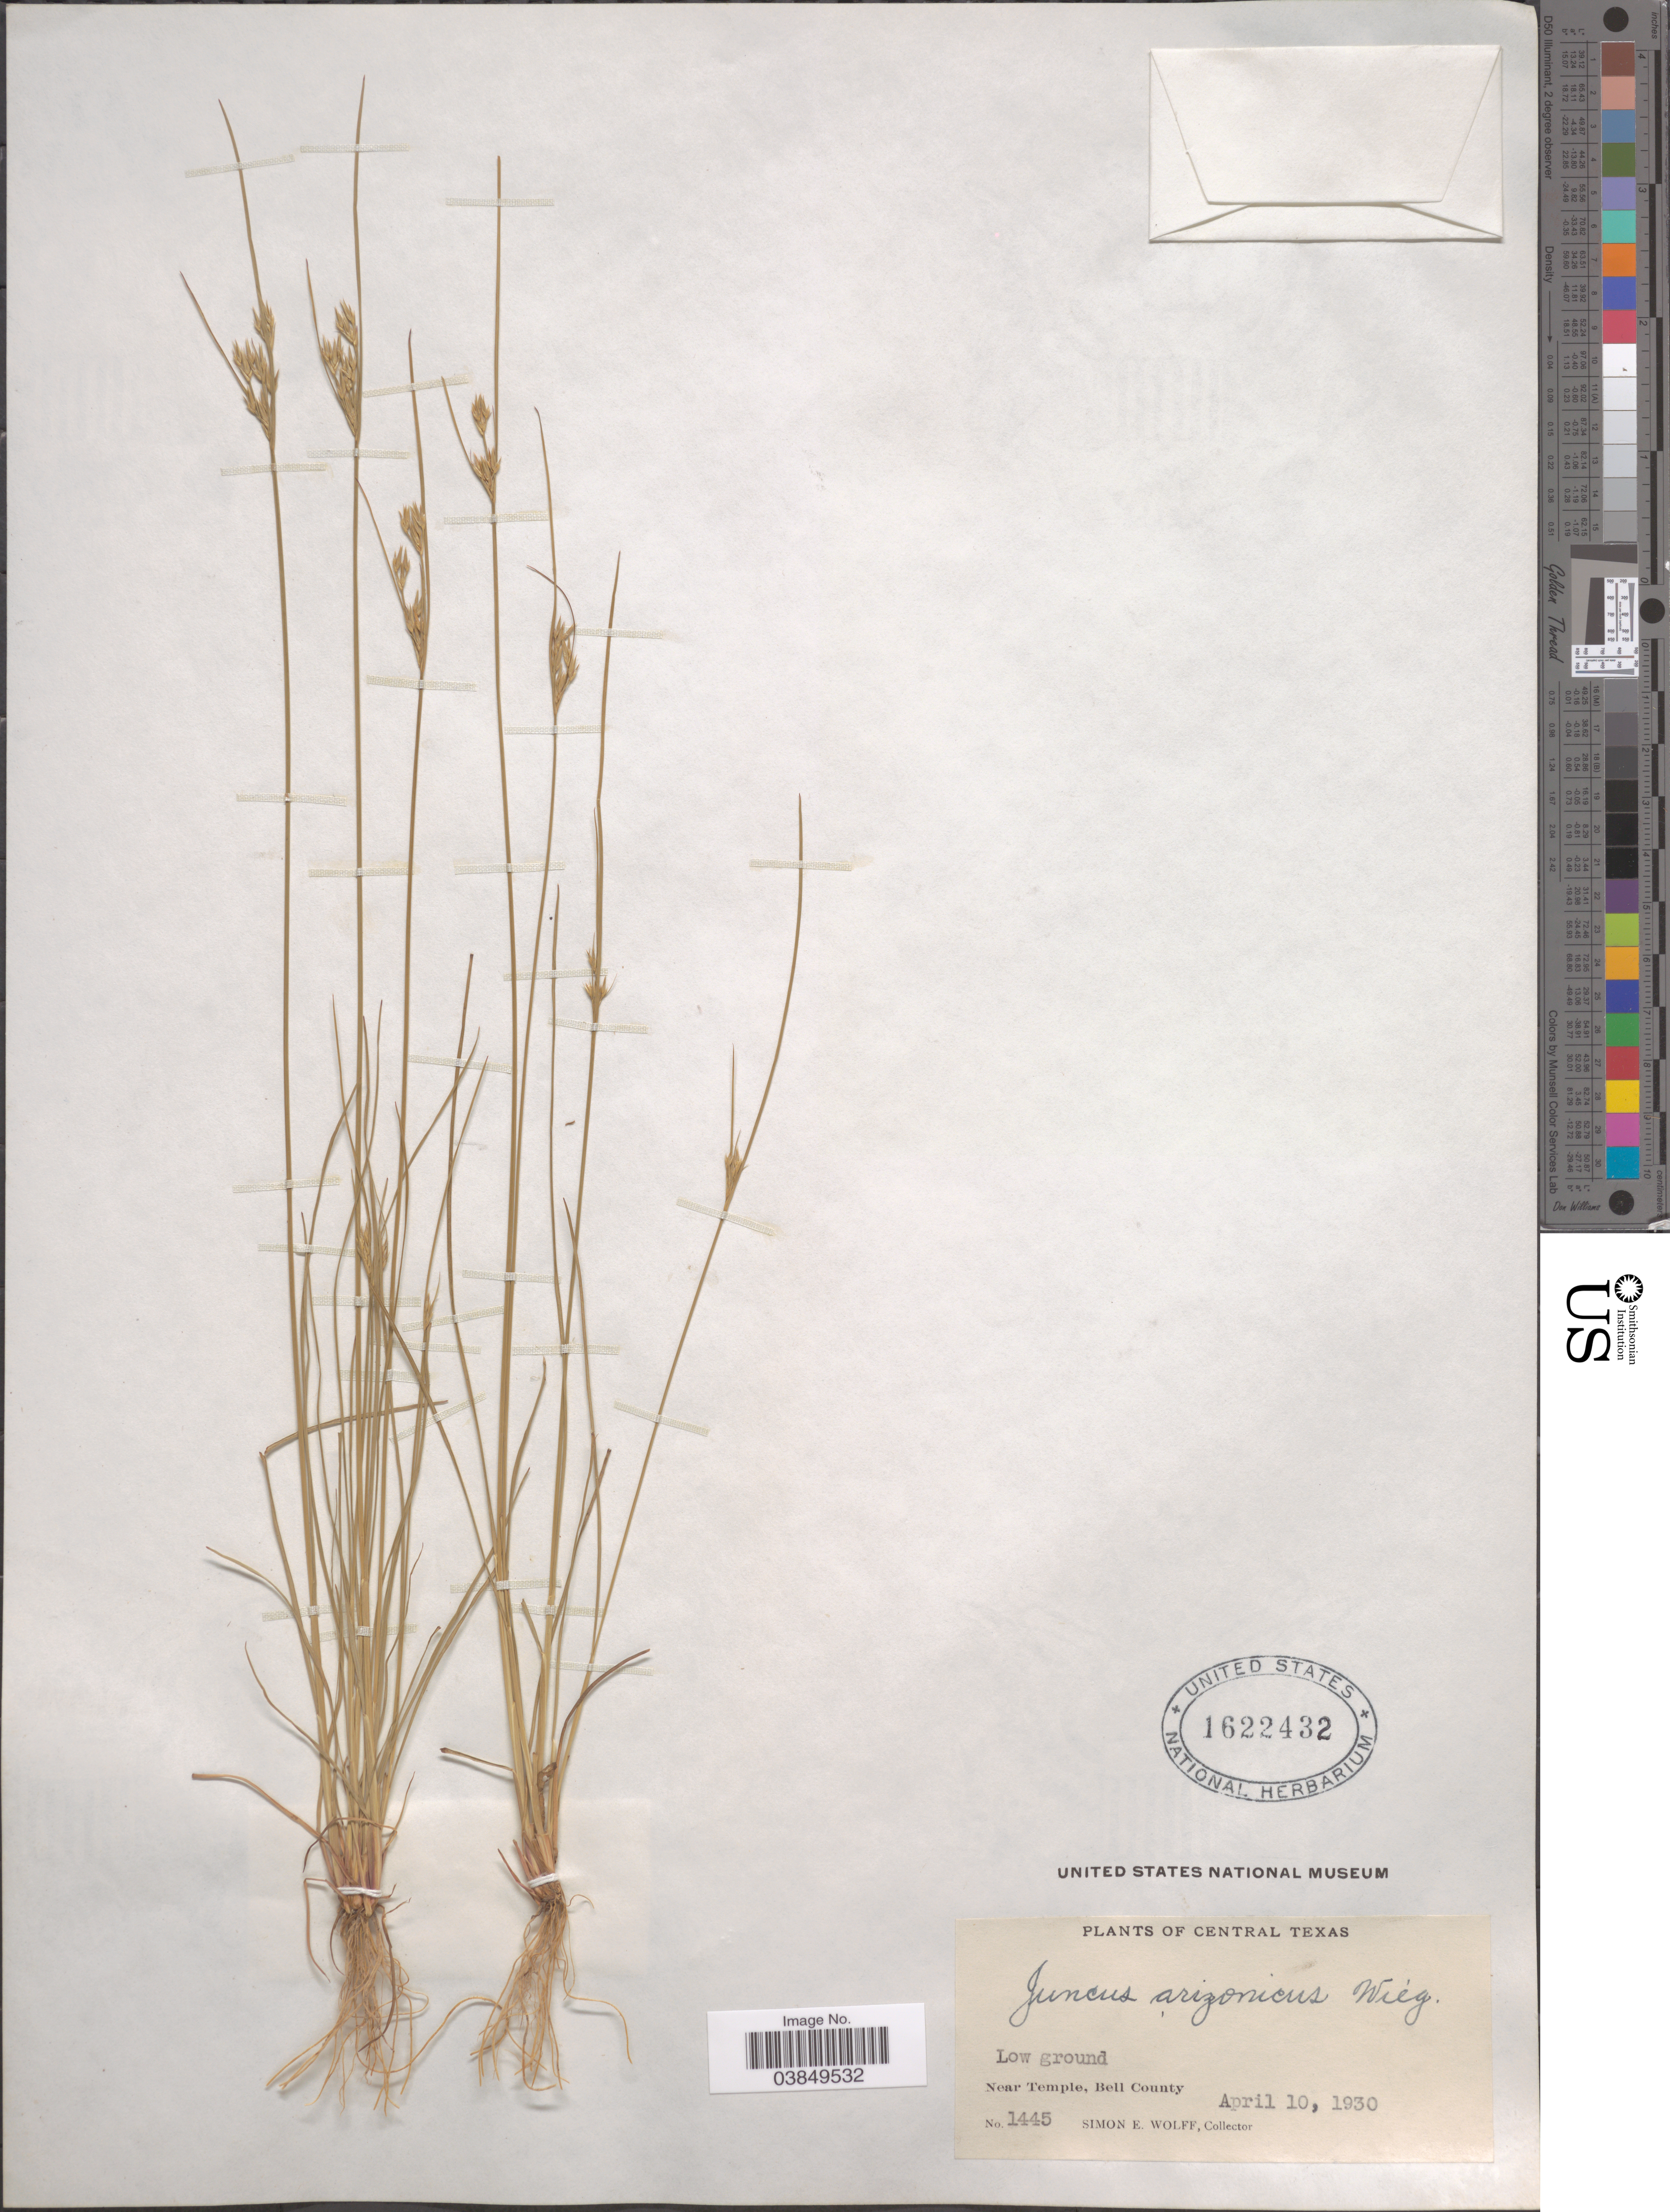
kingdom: Plantae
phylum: Tracheophyta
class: Liliopsida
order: Poales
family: Juncaceae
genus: Juncus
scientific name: Juncus arizonicus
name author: Wiegand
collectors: S. E. Wolff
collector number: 1445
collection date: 1930-04-10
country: United States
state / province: Texas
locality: Central Texas. Near Temple, Bell County.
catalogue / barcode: US 1622432